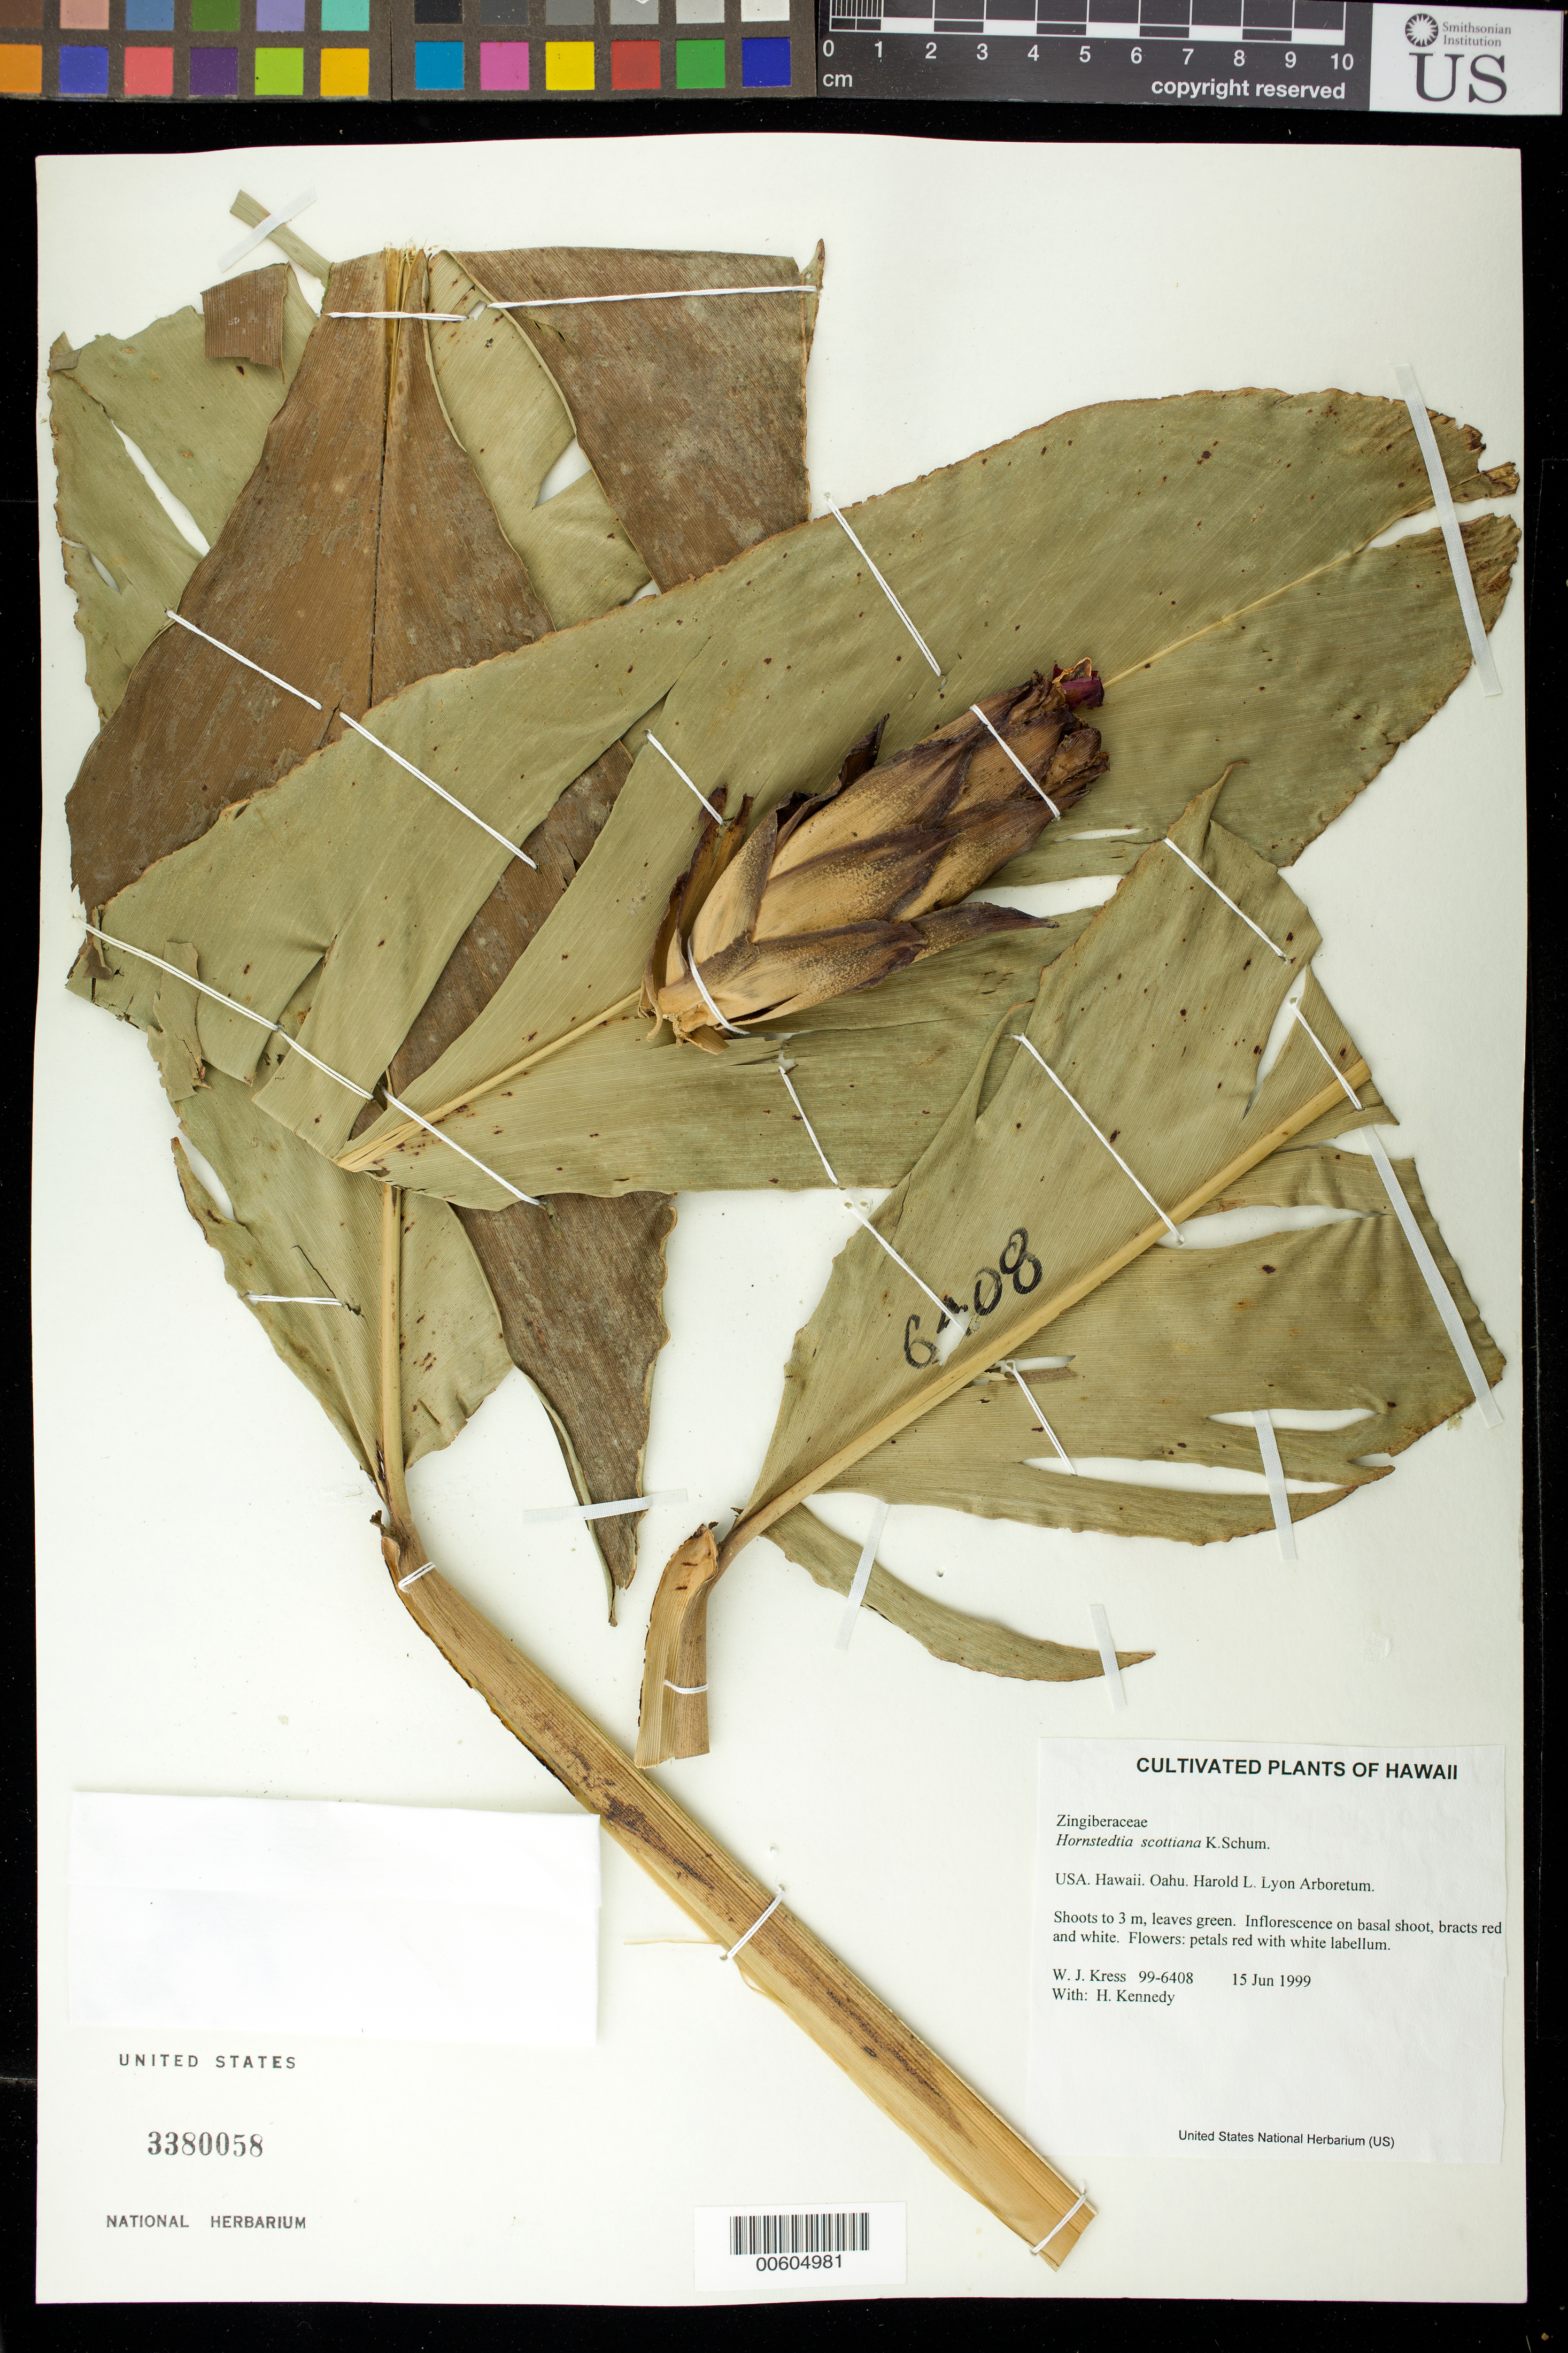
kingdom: Plantae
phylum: Tracheophyta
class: Liliopsida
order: Zingiberales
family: Zingiberaceae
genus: Hornstedtia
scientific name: Hornstedtia scottiana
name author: (F. Muell.) K. Schum.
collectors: W. J. Kress & H. Kennedy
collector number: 99-6408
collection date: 1999-06-15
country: United States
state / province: Hawaii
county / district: Honolulu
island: Oahu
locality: Harold L. Lyon Arboretum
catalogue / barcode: US 3380058